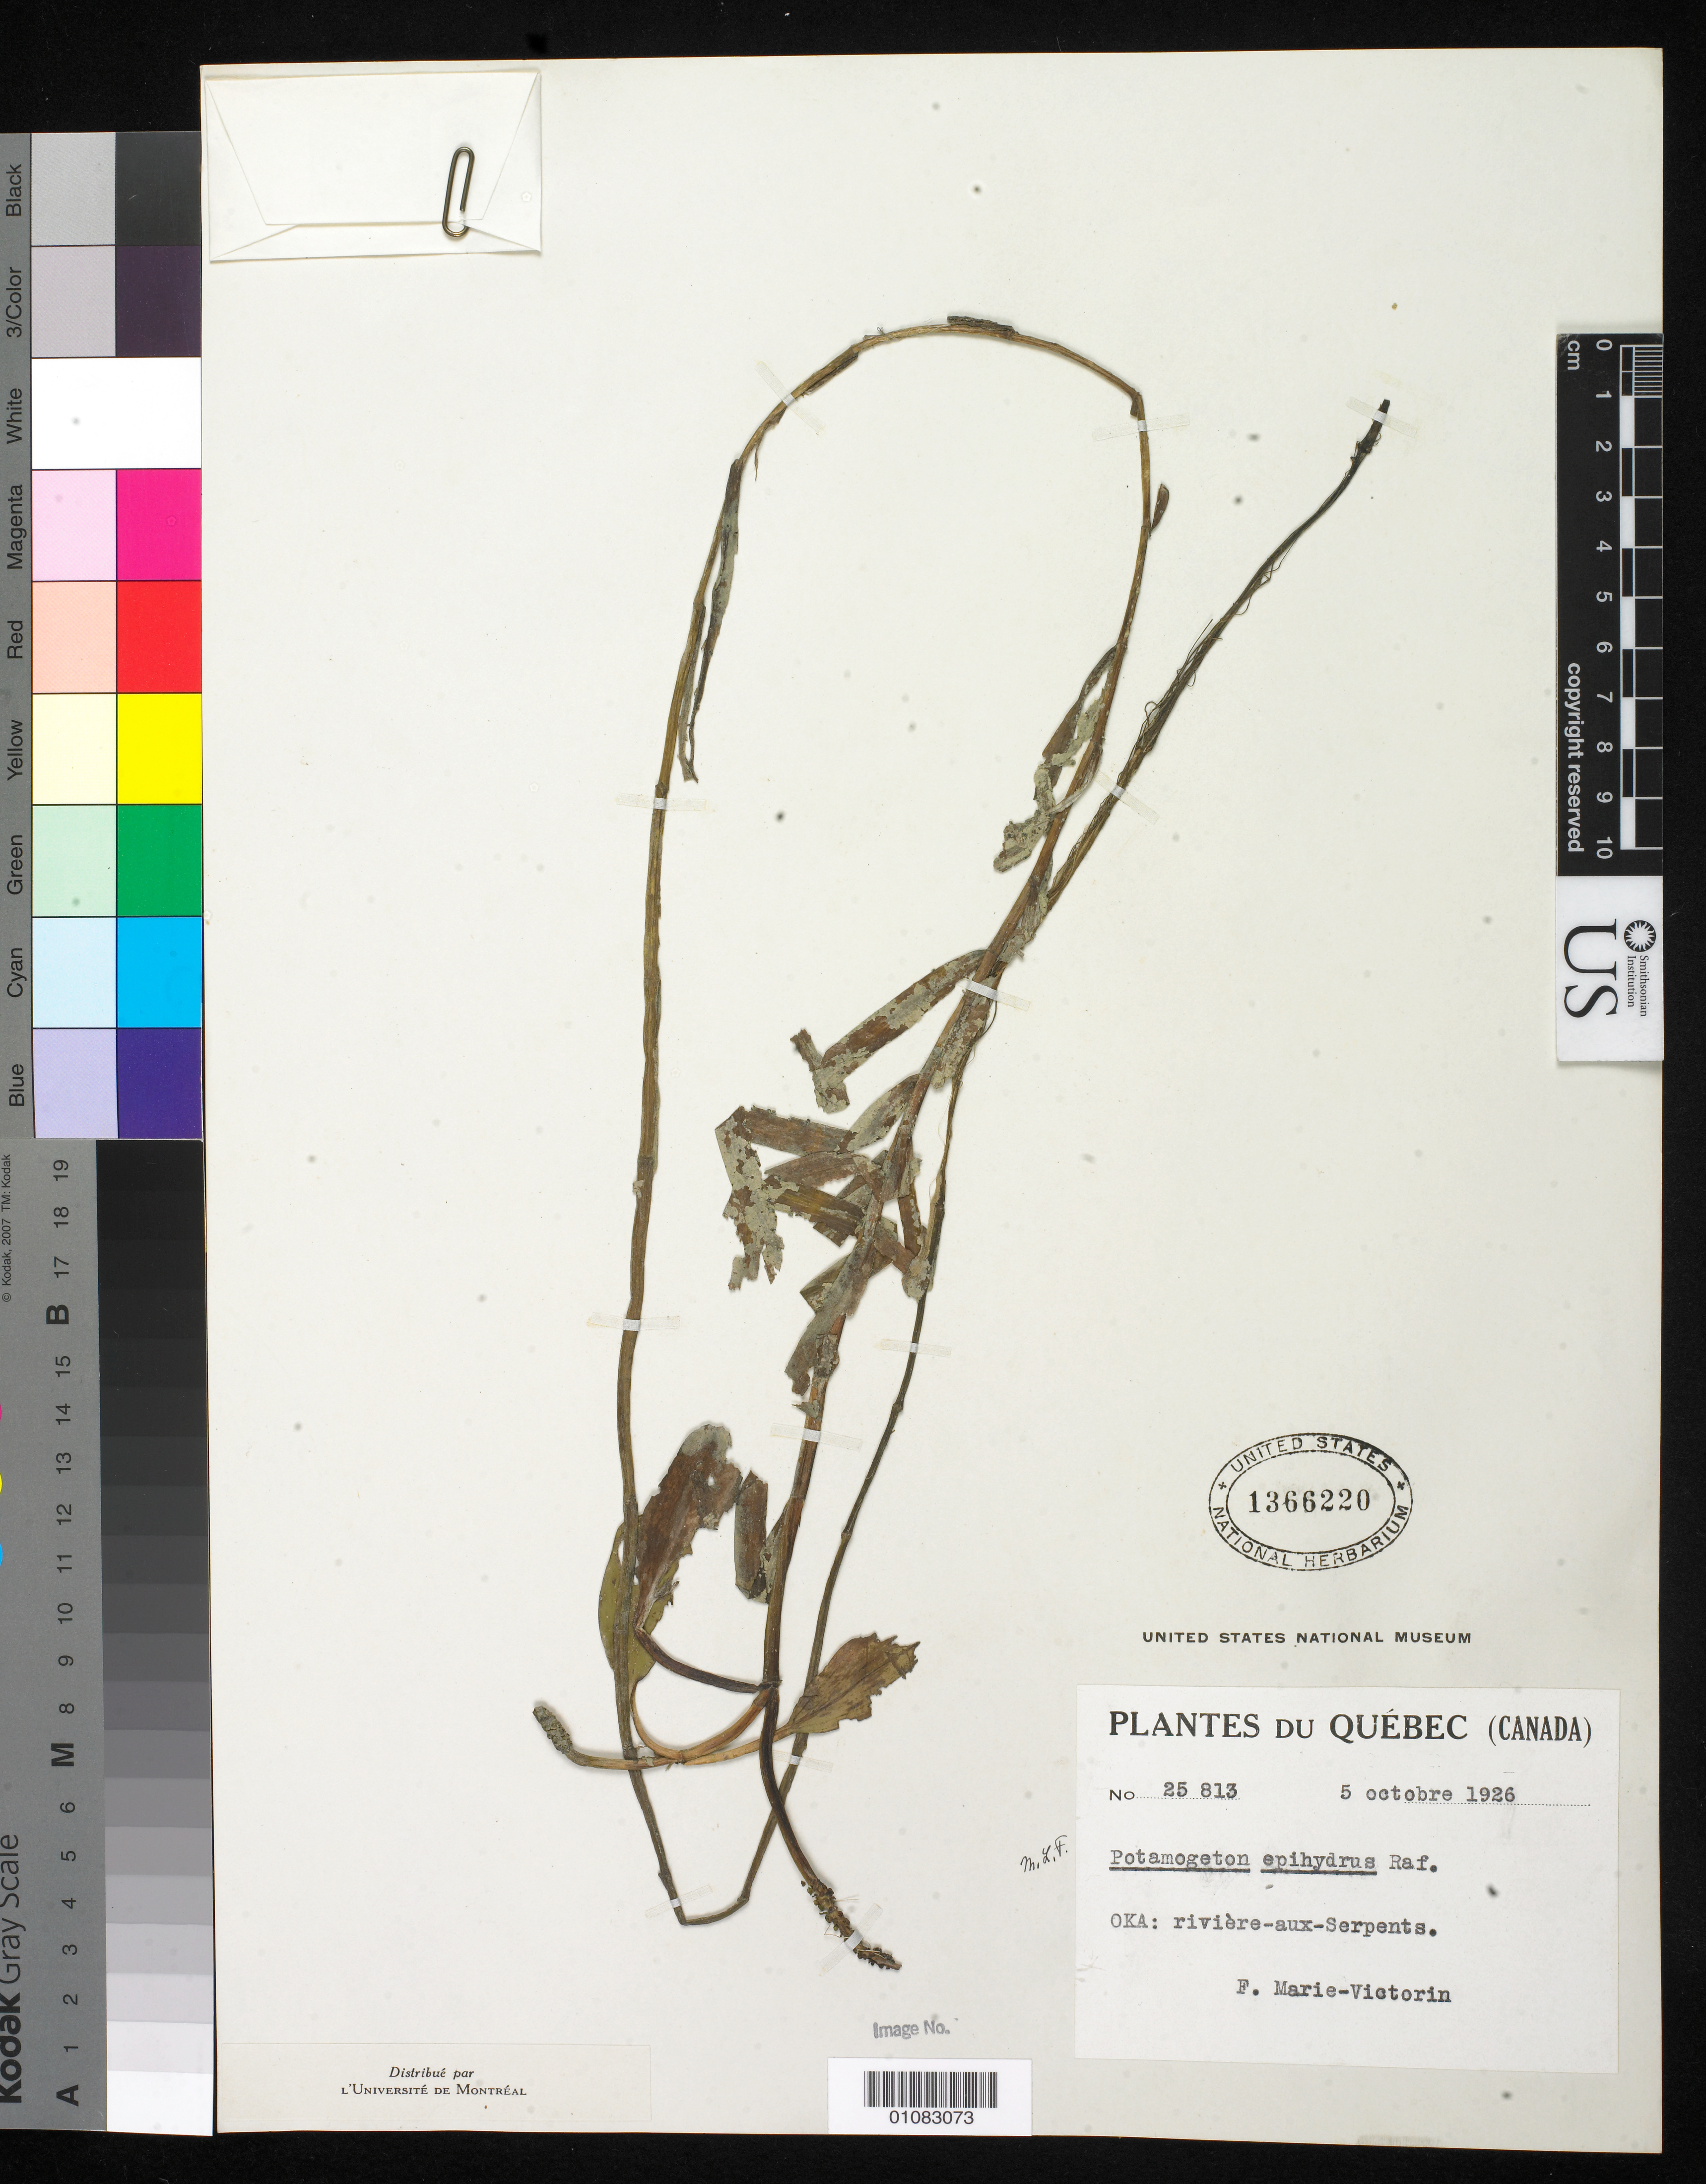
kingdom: Plantae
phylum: Tracheophyta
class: Liliopsida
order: Alismatales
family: Potamogetonaceae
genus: Potamogeton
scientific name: Potamogeton epihydrus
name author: Raf.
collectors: Fr. Marie-Victorin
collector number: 25813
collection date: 1926-10-05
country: Canada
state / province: Quebec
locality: Oka, Serpents River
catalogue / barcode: US 1366220